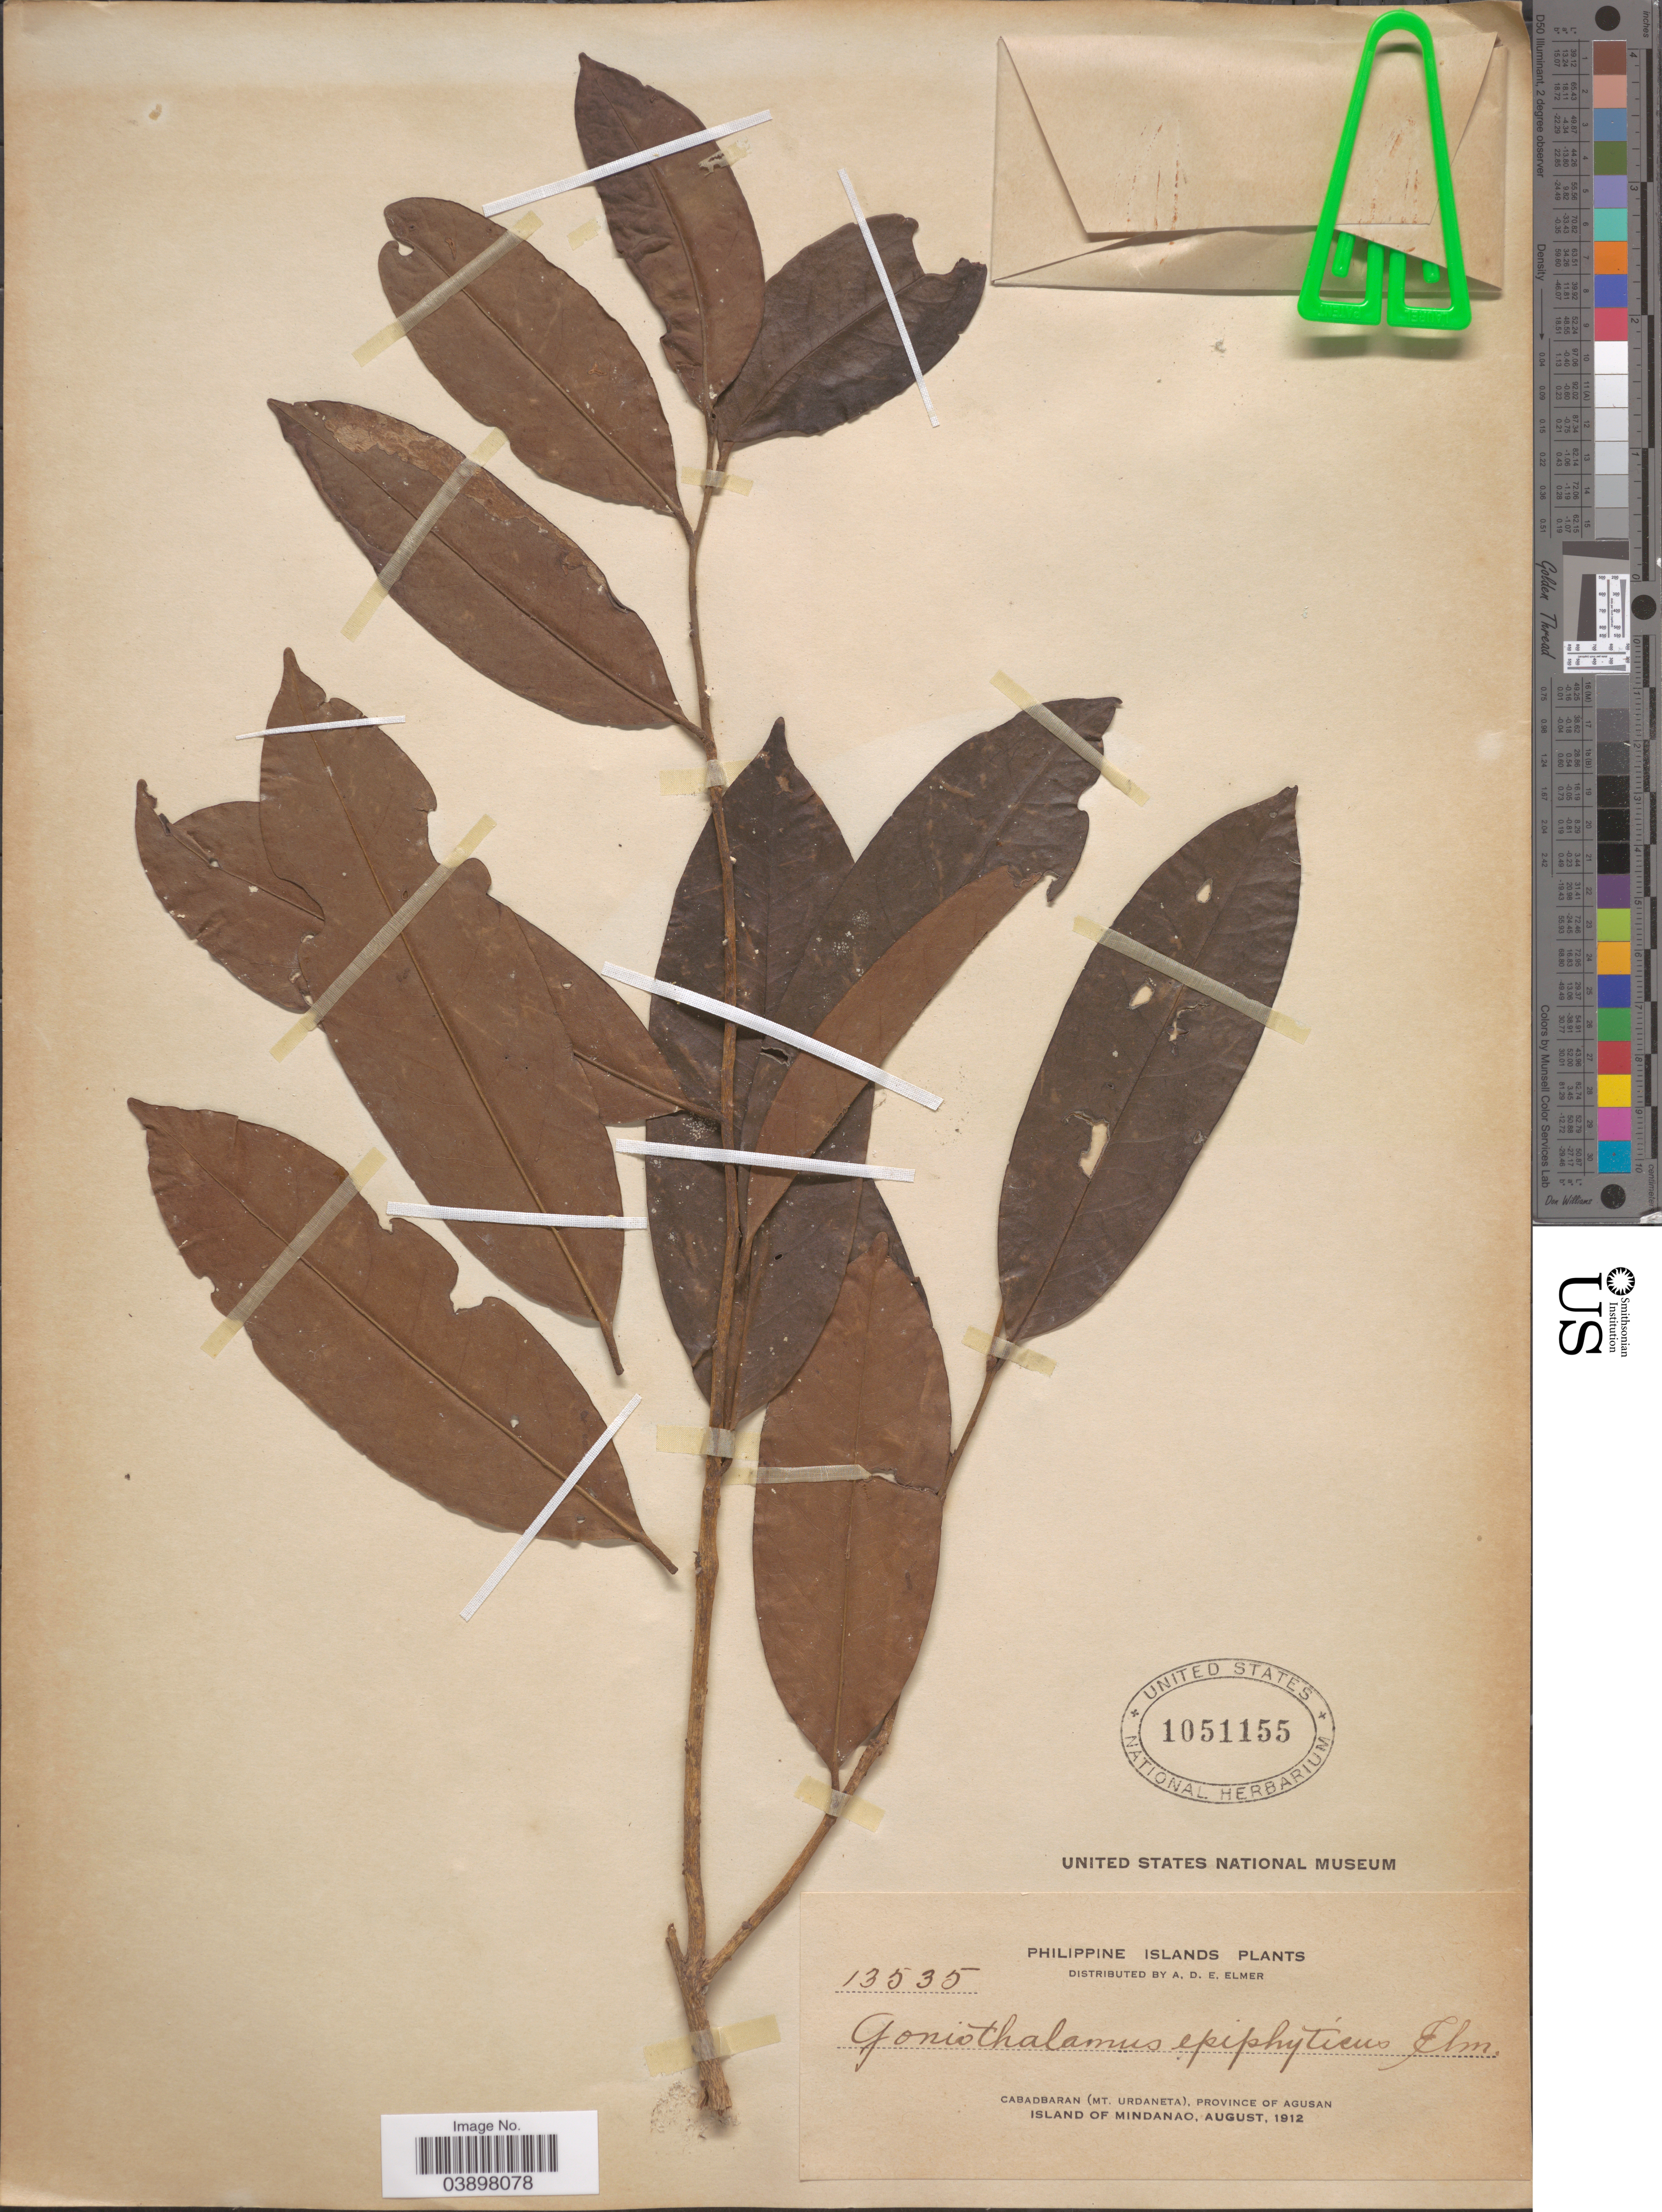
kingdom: Plantae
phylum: Tracheophyta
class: Magnoliopsida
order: Magnoliales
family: Annonaceae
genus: Goniothalamus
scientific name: Goniothalamus epiphyticus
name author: Elmer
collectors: A. D. E. Elmer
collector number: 13535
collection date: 1912-08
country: Philippines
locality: Cabadbaran (Mt. Urdaneta), Province of Agusan. Island of Mindanao.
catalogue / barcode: US 105155